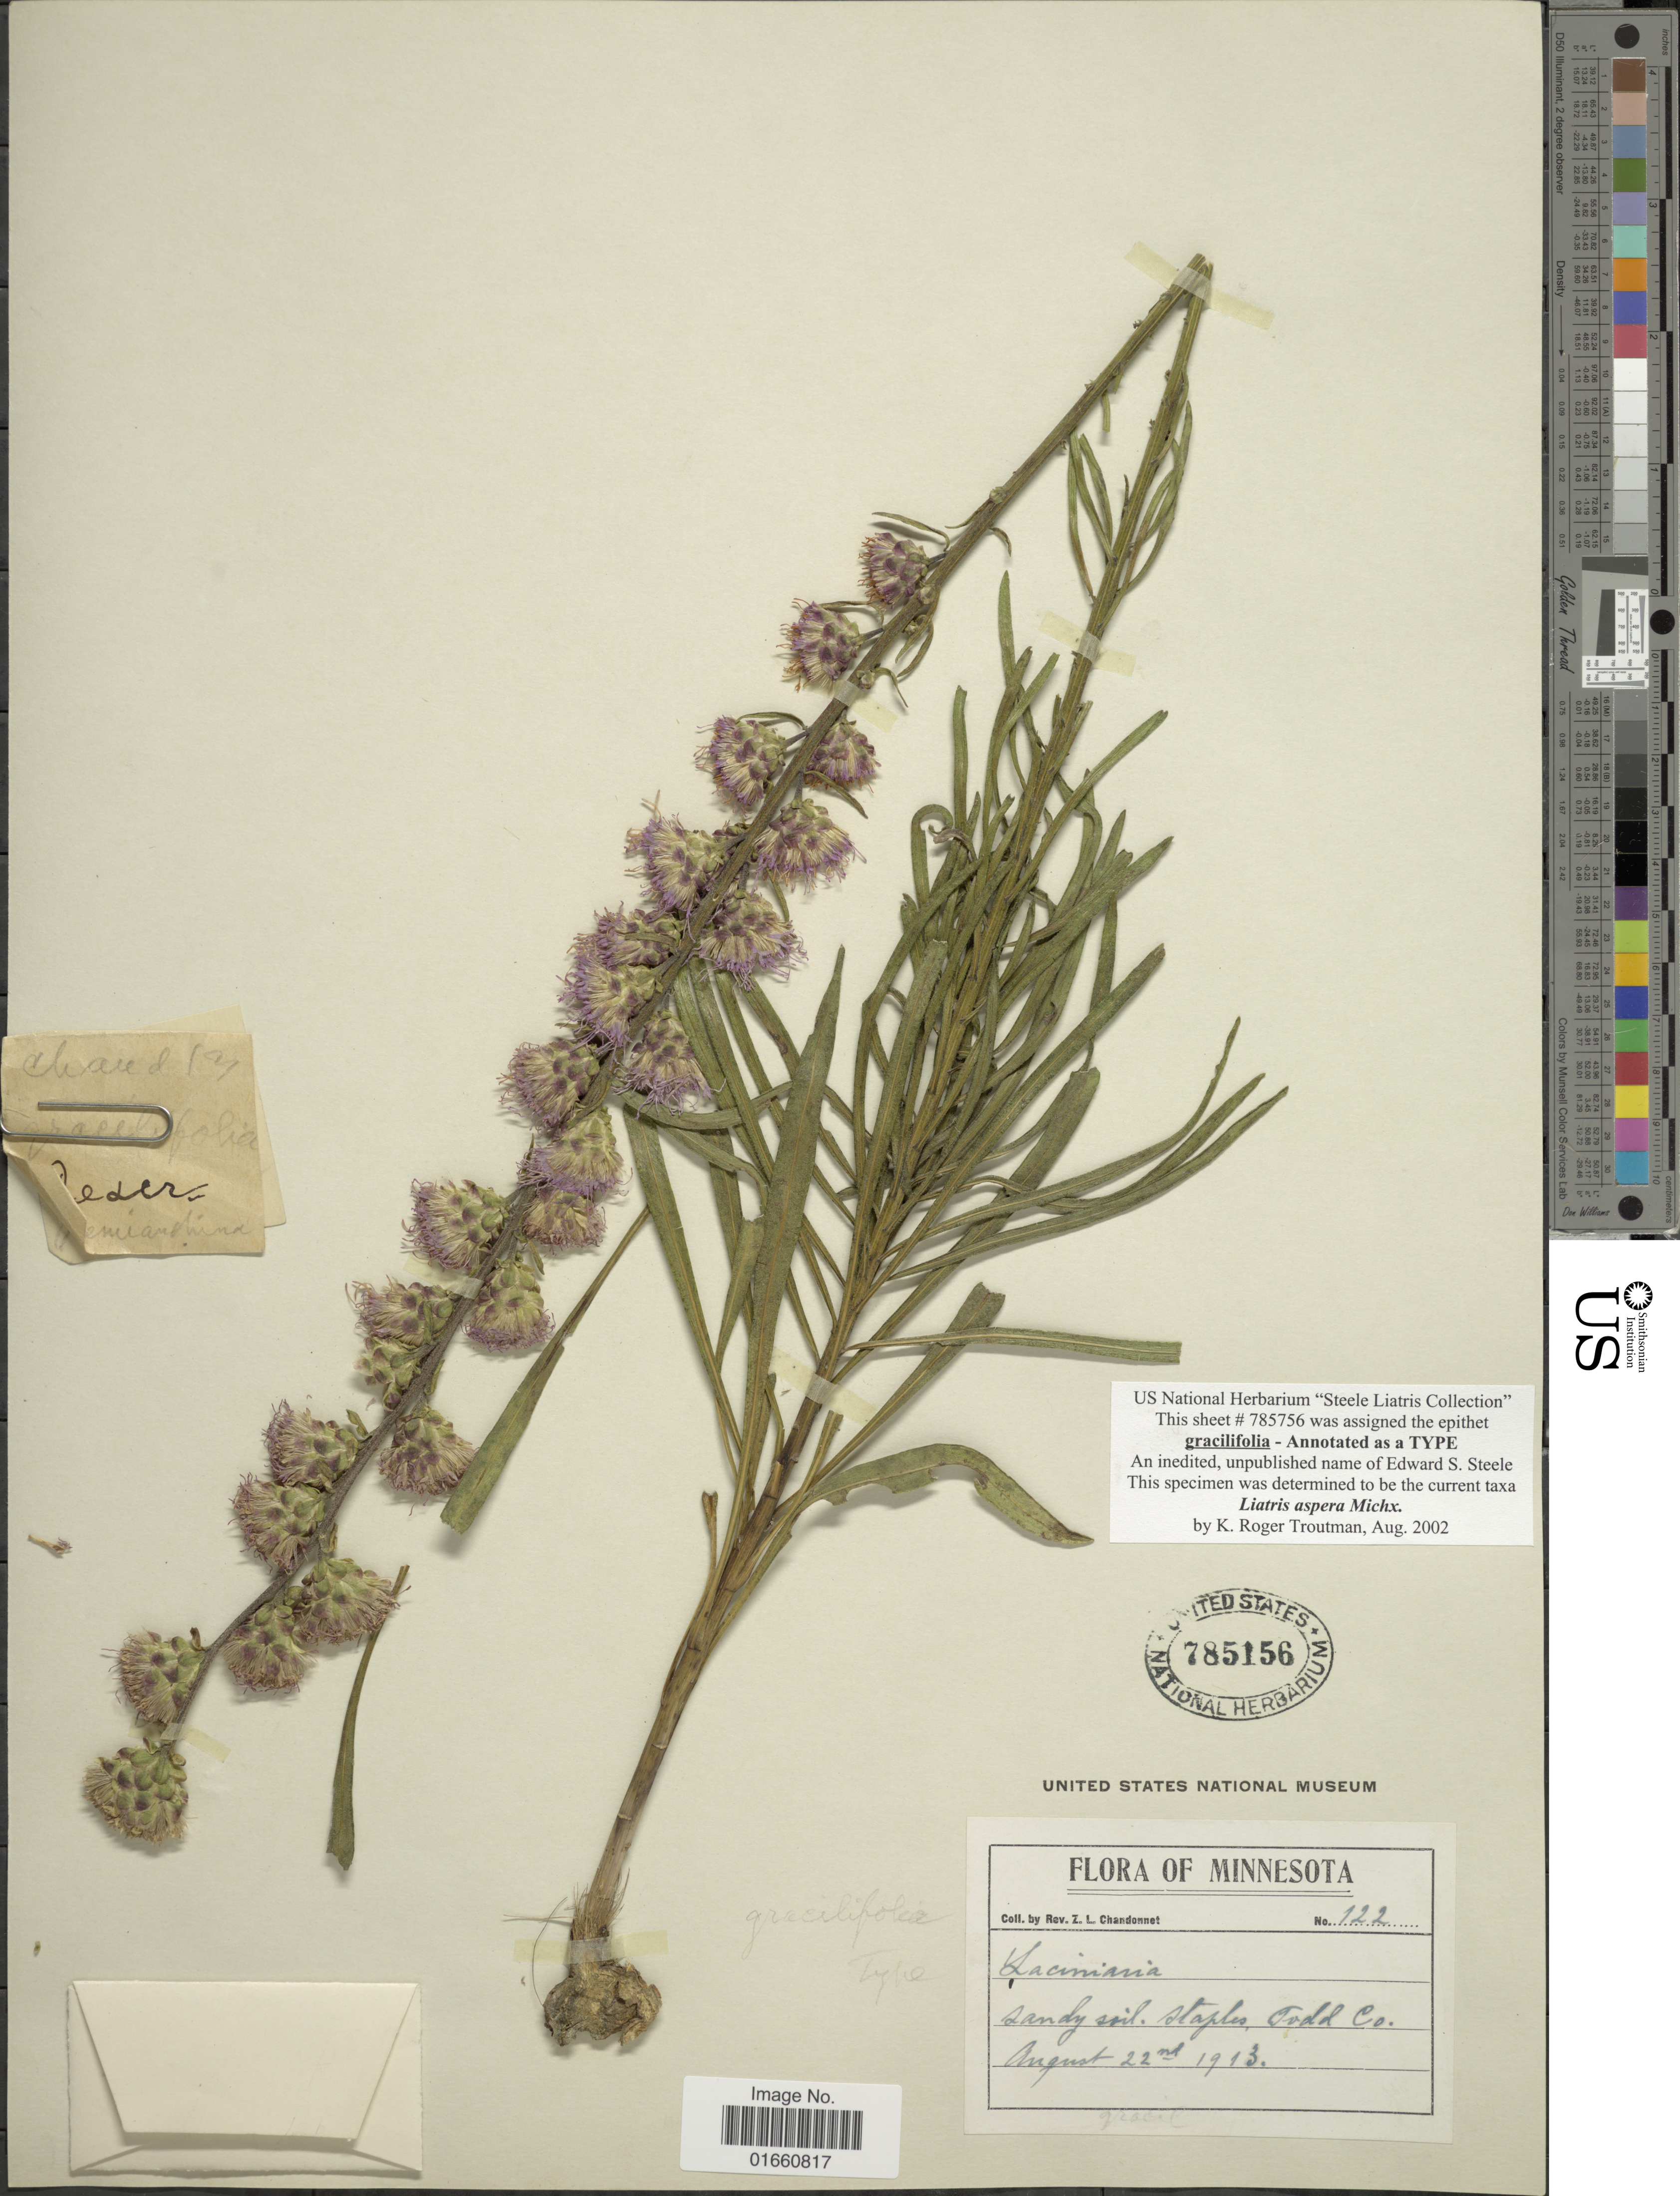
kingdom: Plantae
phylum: Tracheophyta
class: Magnoliopsida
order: Asterales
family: Asteraceae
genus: Liatris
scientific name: Liatris aspera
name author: Michx.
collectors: Z. Chandonnet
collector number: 122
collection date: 1913-08-22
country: United States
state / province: Minnesota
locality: Staples, Todd Co.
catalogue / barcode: US 785156